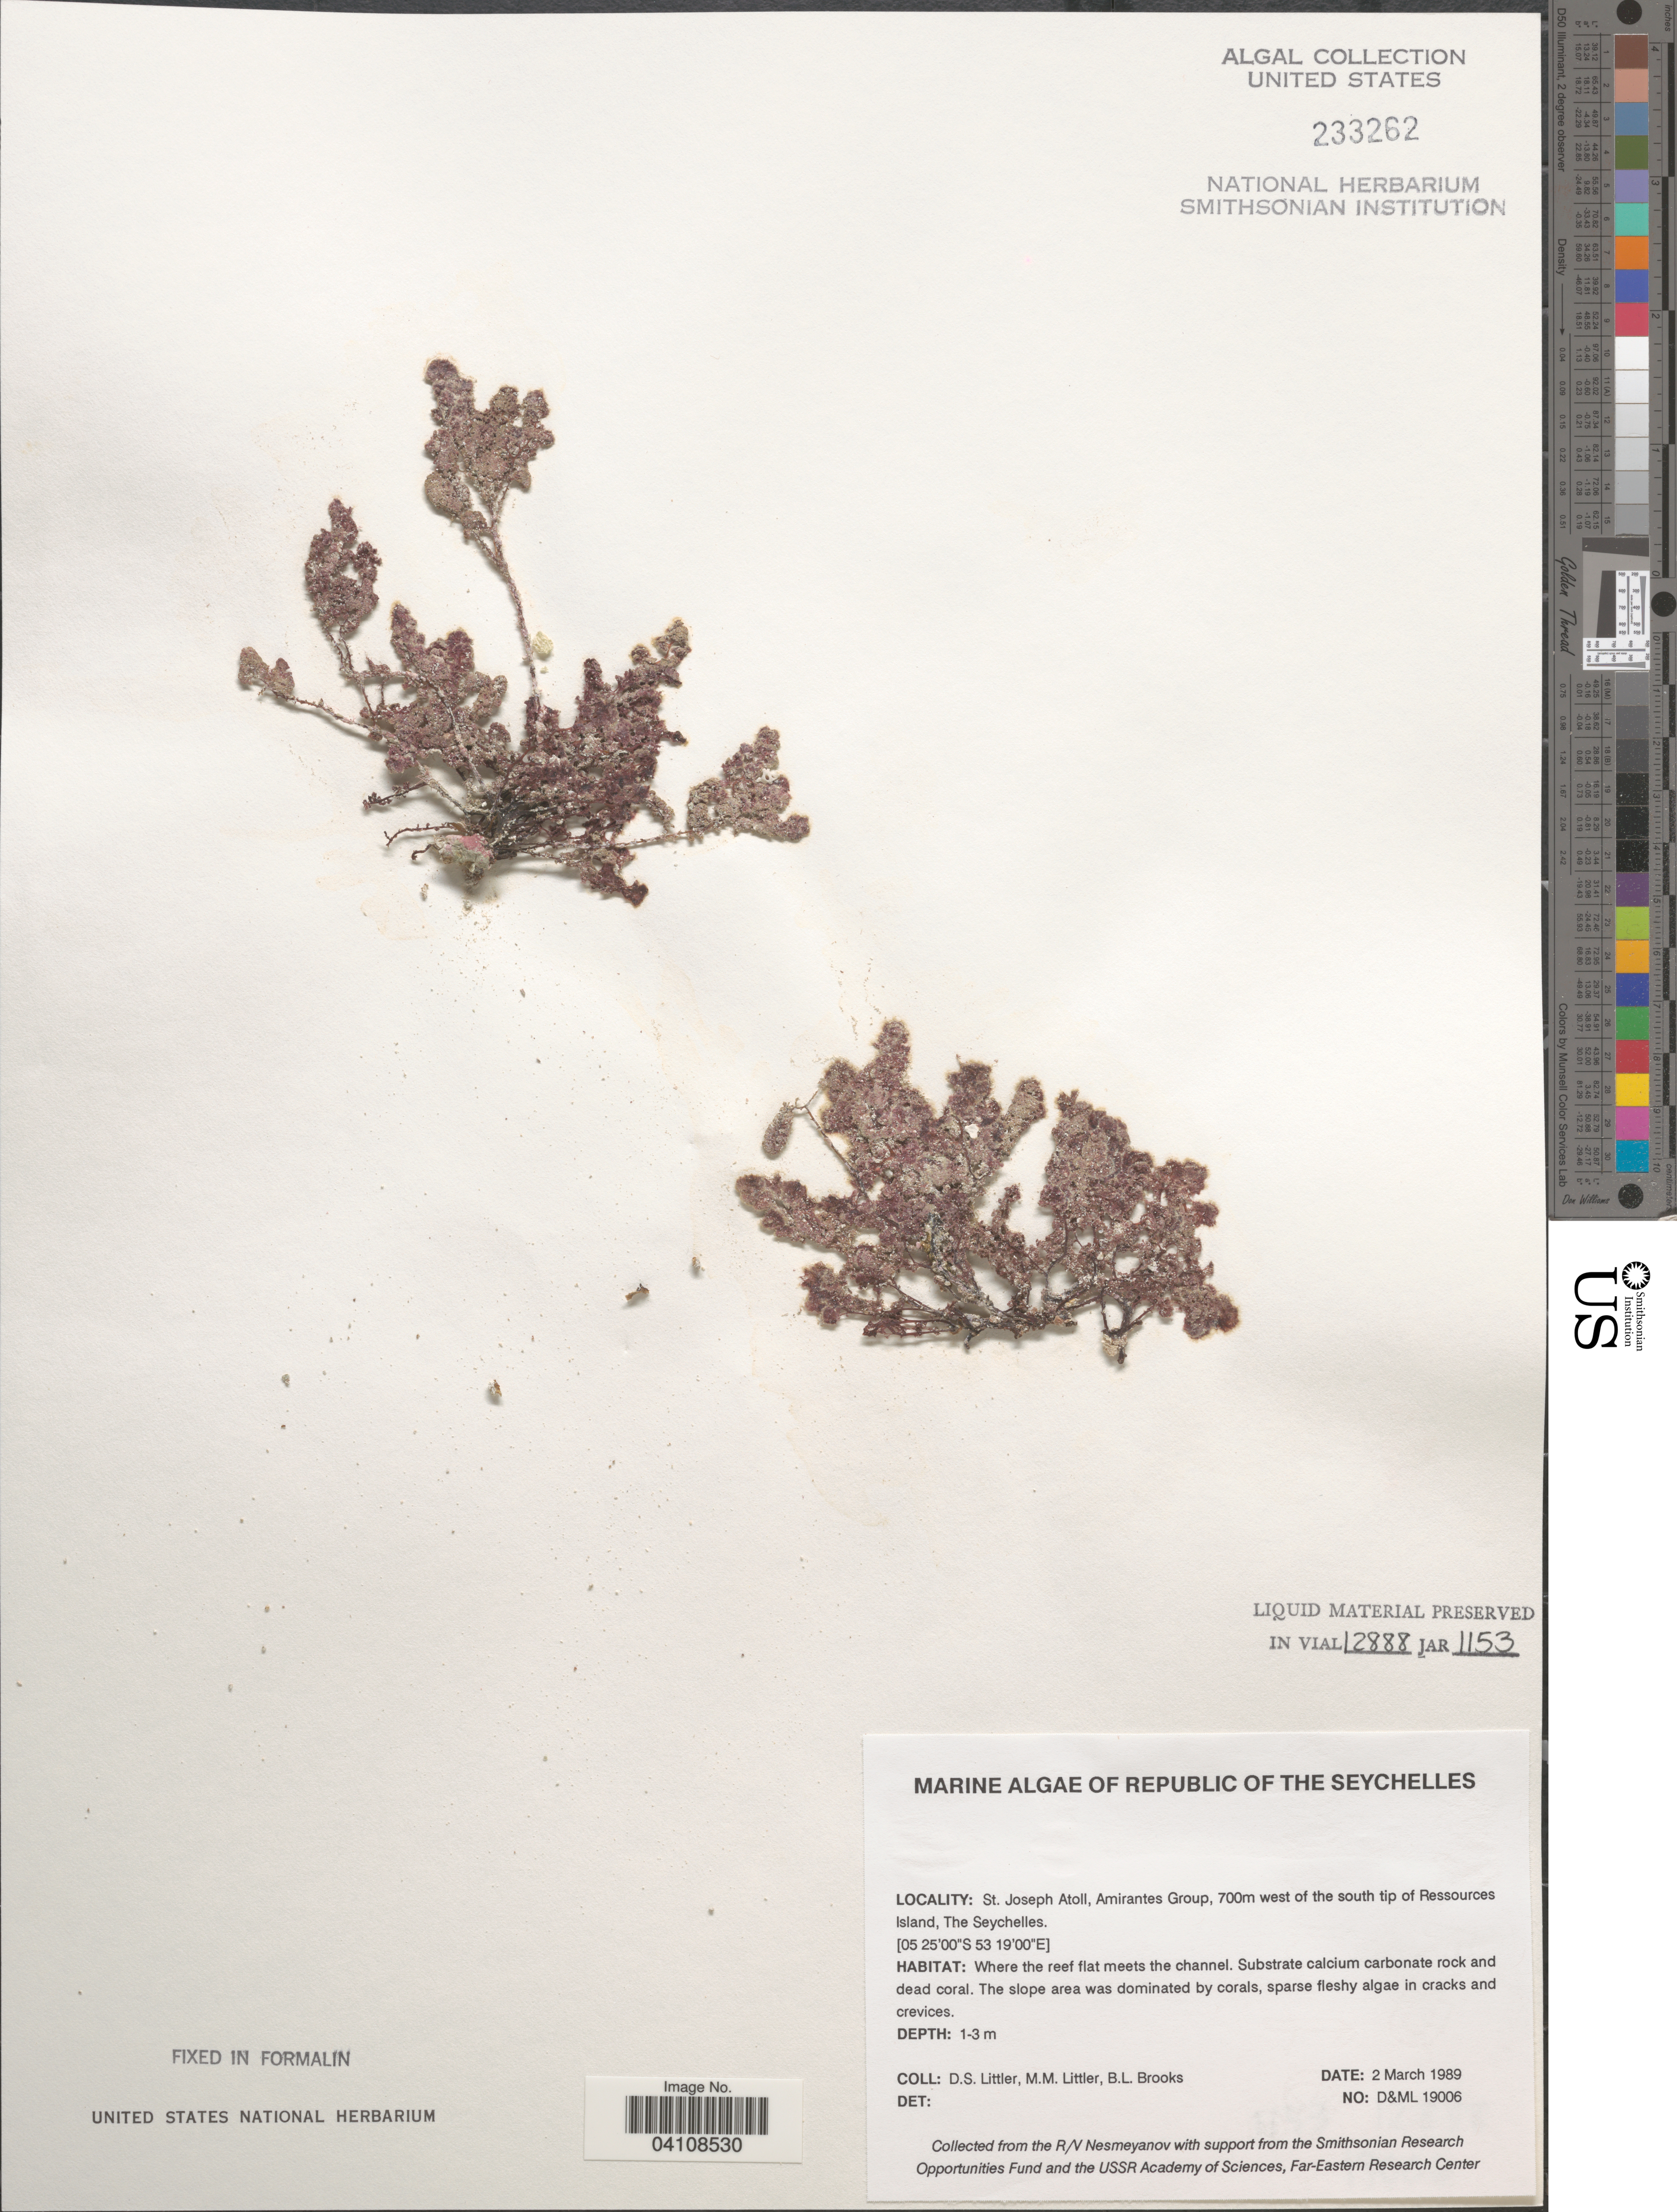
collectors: D. S. Littler & B. Brooks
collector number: D&ML19006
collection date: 1989-03-02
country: Seychelles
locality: Republic of The Seychelles. St. Joseph Atoll, Amirantes Group, 700m west of the south tip of Ressources Island. Where the reef flat meets the channel.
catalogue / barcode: US 233262